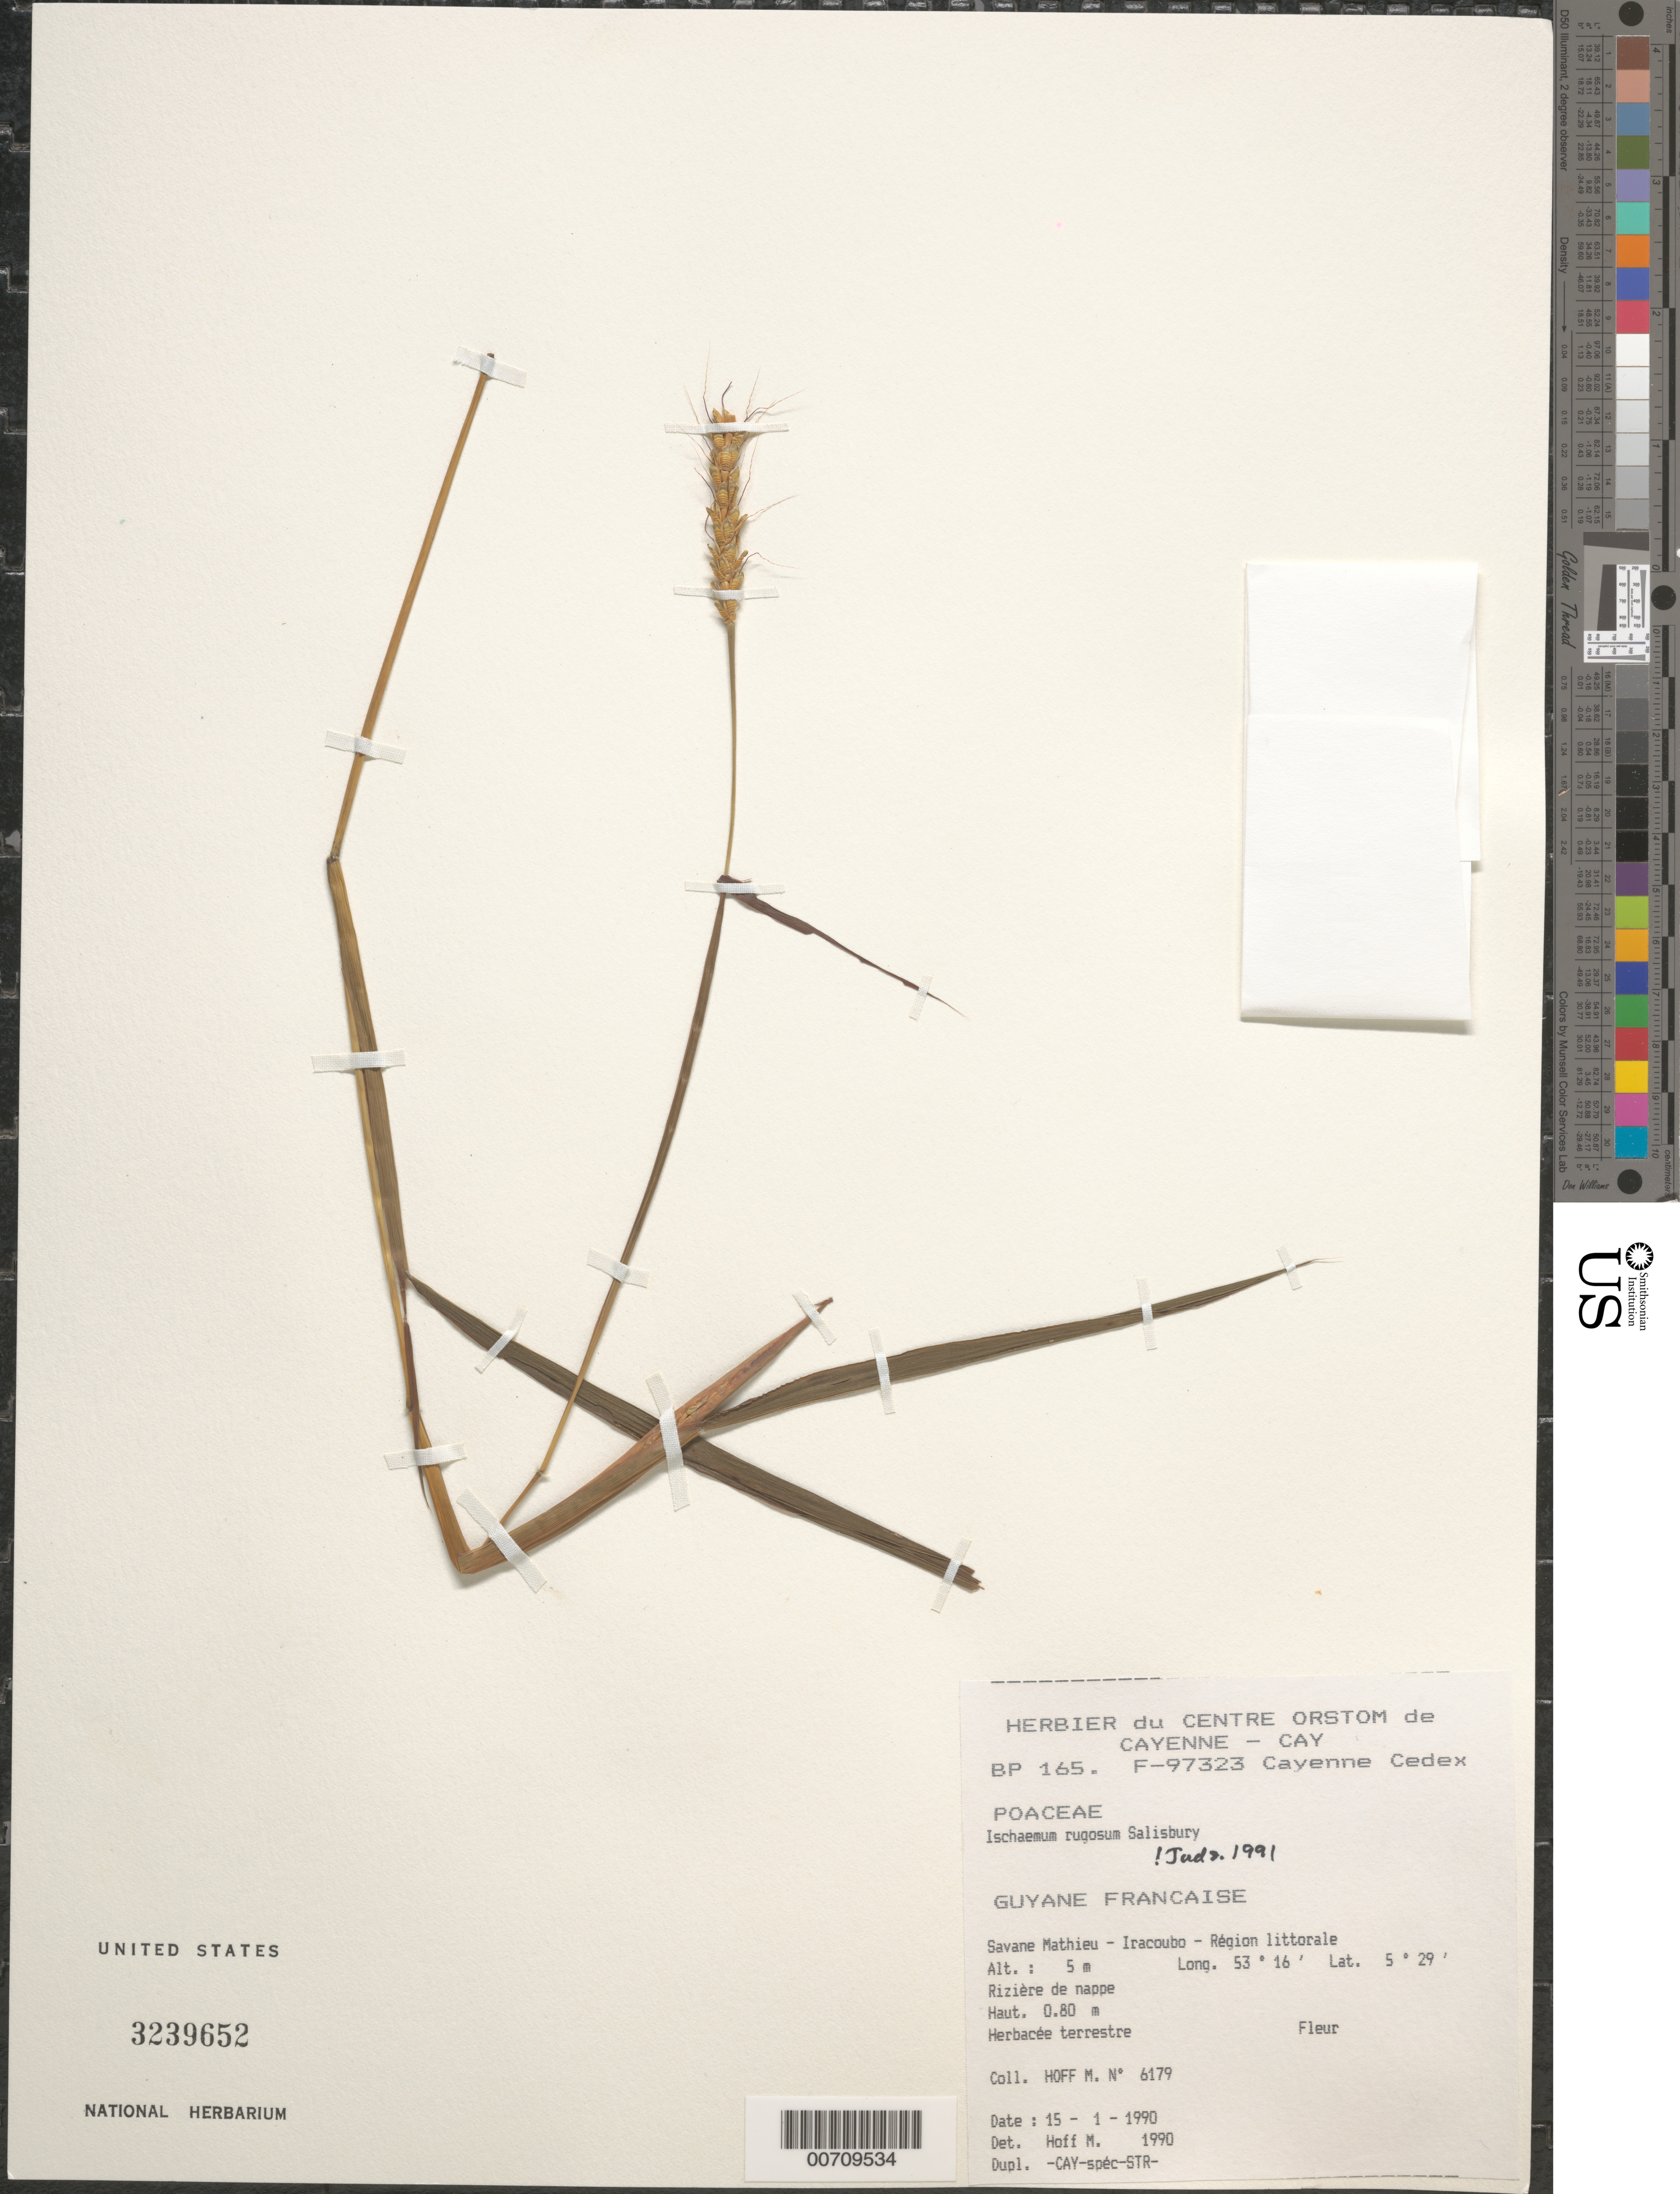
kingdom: Plantae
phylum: Tracheophyta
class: Liliopsida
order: Poales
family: Poaceae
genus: Ischaemum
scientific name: Ischaemum rugosum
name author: Salisb.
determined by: Judziewicz, E. J.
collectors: M. Hoff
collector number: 6179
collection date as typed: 15-Jan-90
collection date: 1990-01-15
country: French Guiana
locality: Savane Mathieu, Iracoubo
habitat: Rizière de nappe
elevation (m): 5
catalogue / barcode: US 3239652